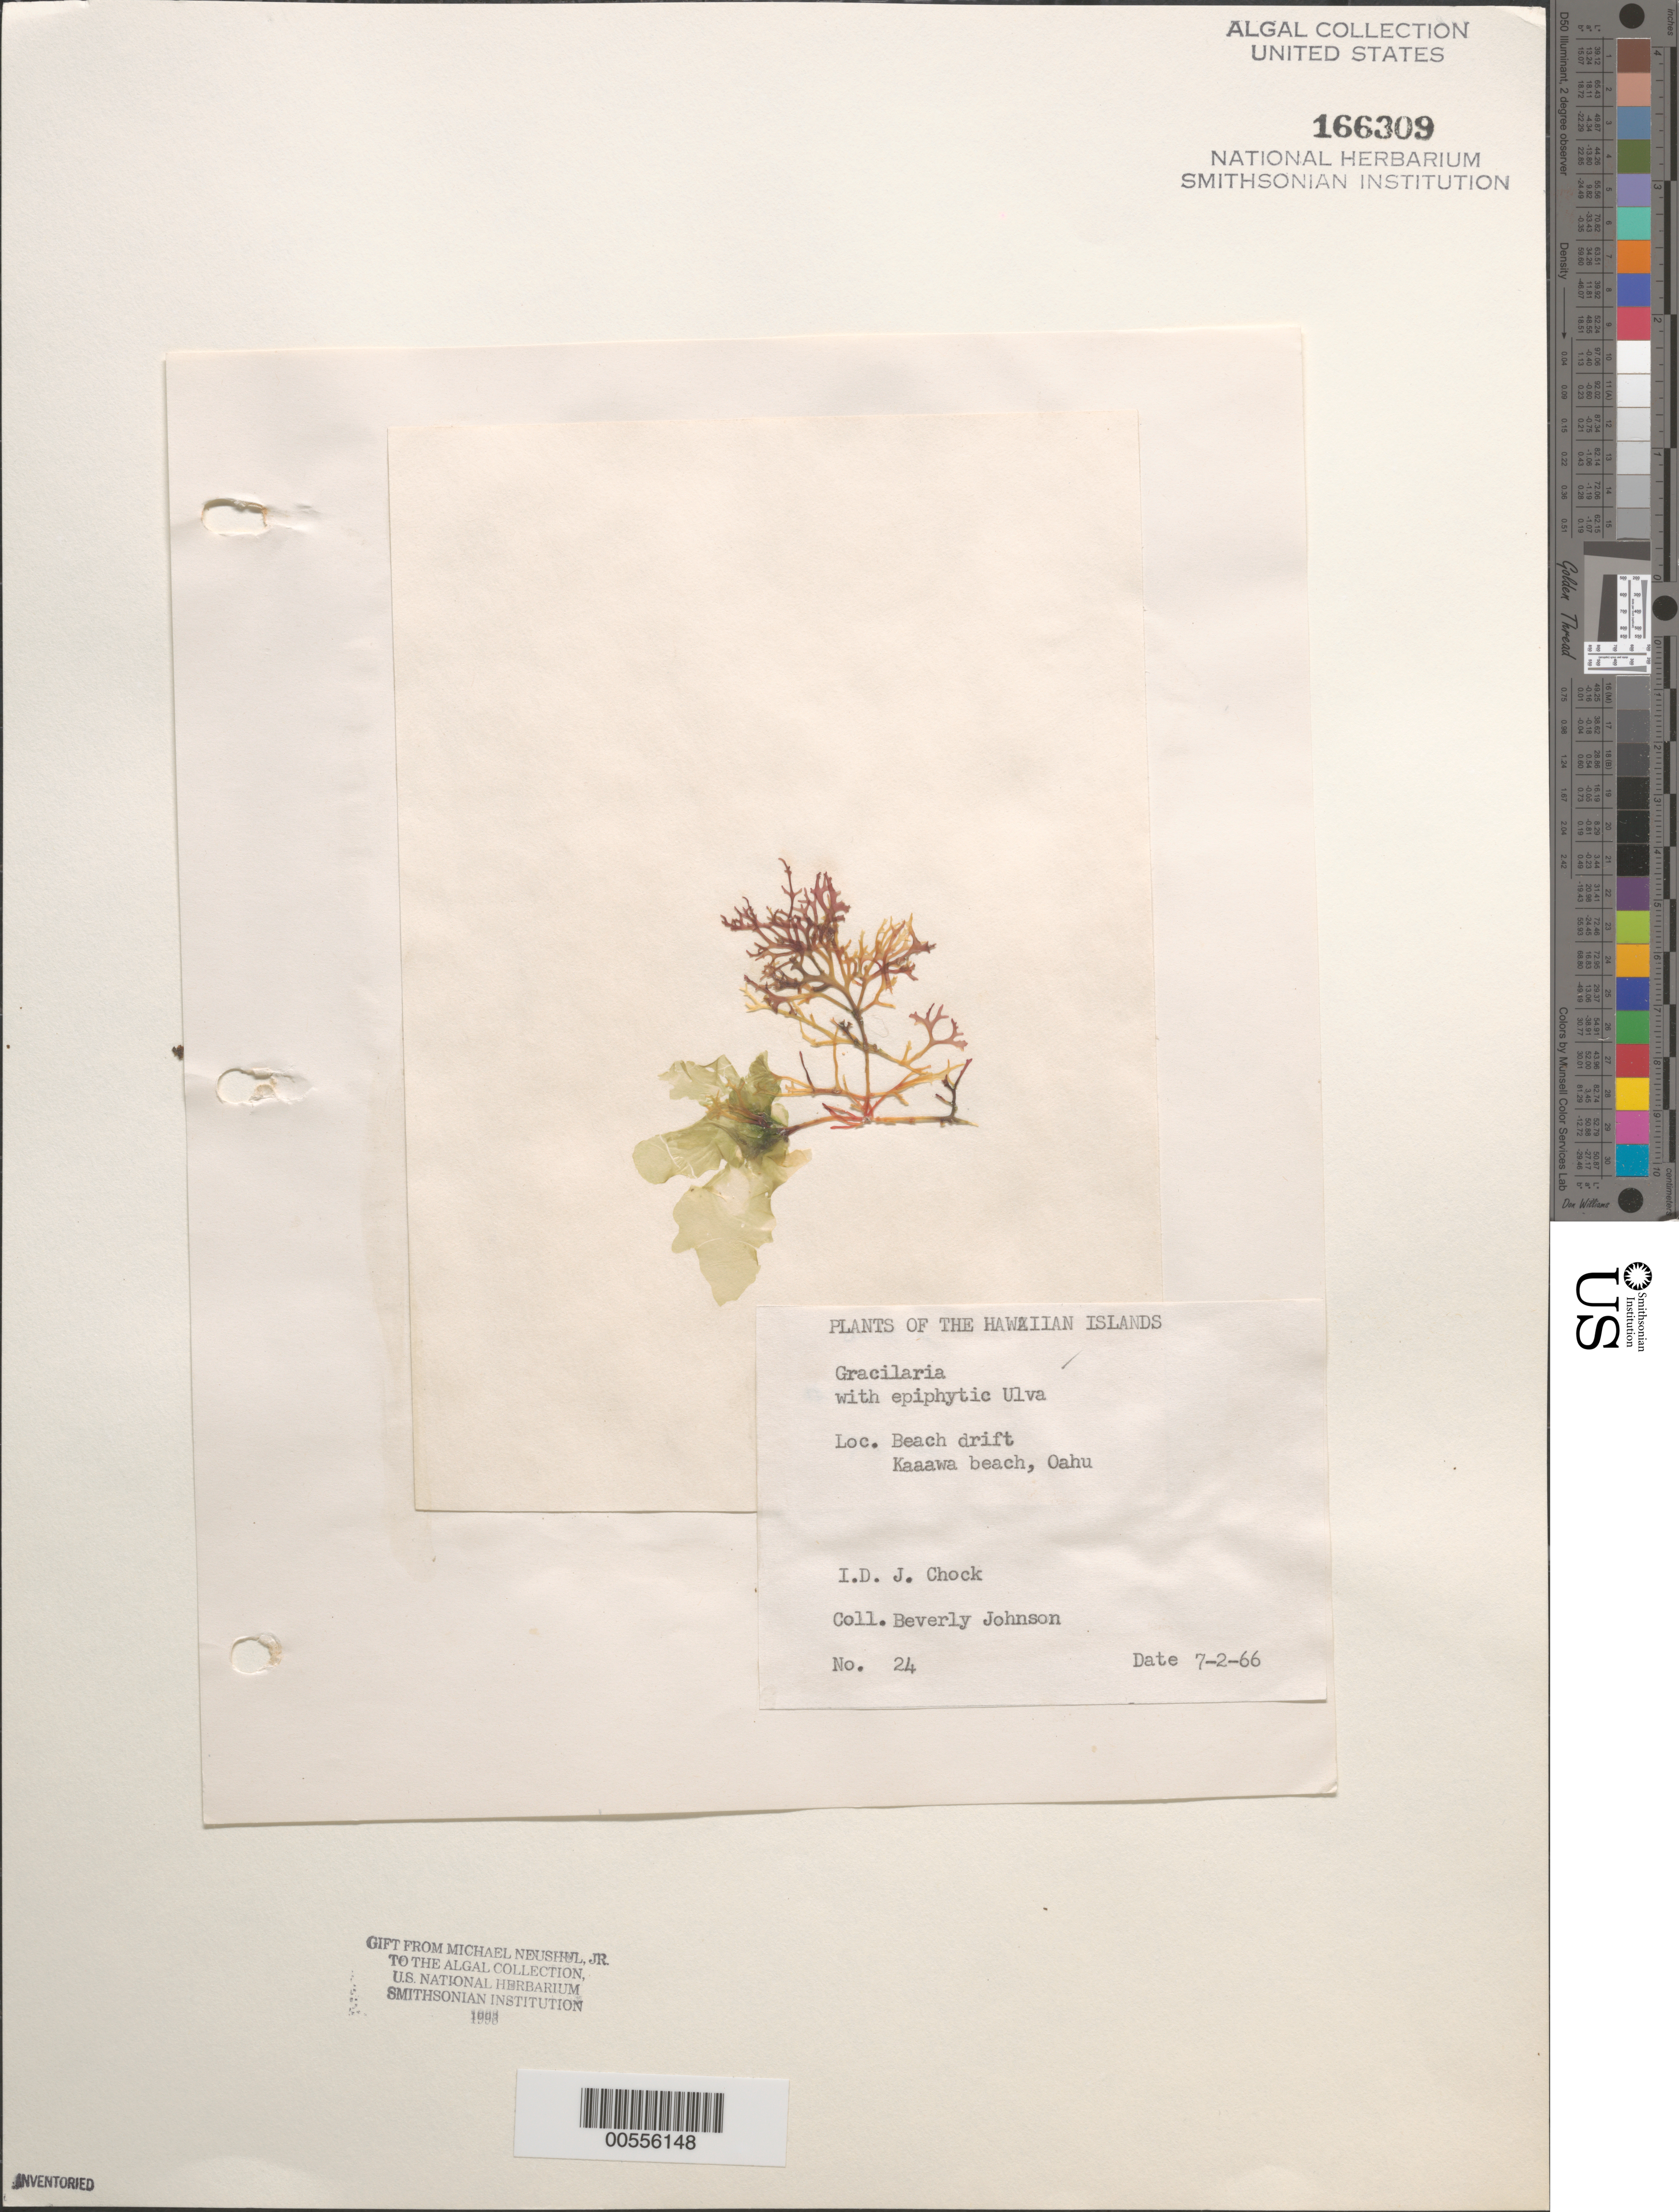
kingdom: Plantae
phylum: Rhodophyta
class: Florideophyceae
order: Gracilariales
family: Gracilariaceae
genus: Gracilaria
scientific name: Gracilaria sp.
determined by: Chock, J.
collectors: B. Johnson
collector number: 24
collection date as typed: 02 Jul 1966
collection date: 1966-07-02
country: United States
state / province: Hawaii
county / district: Honolulu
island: Oahu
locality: Kaaawa Beach, Kaaawa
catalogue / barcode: US 166309